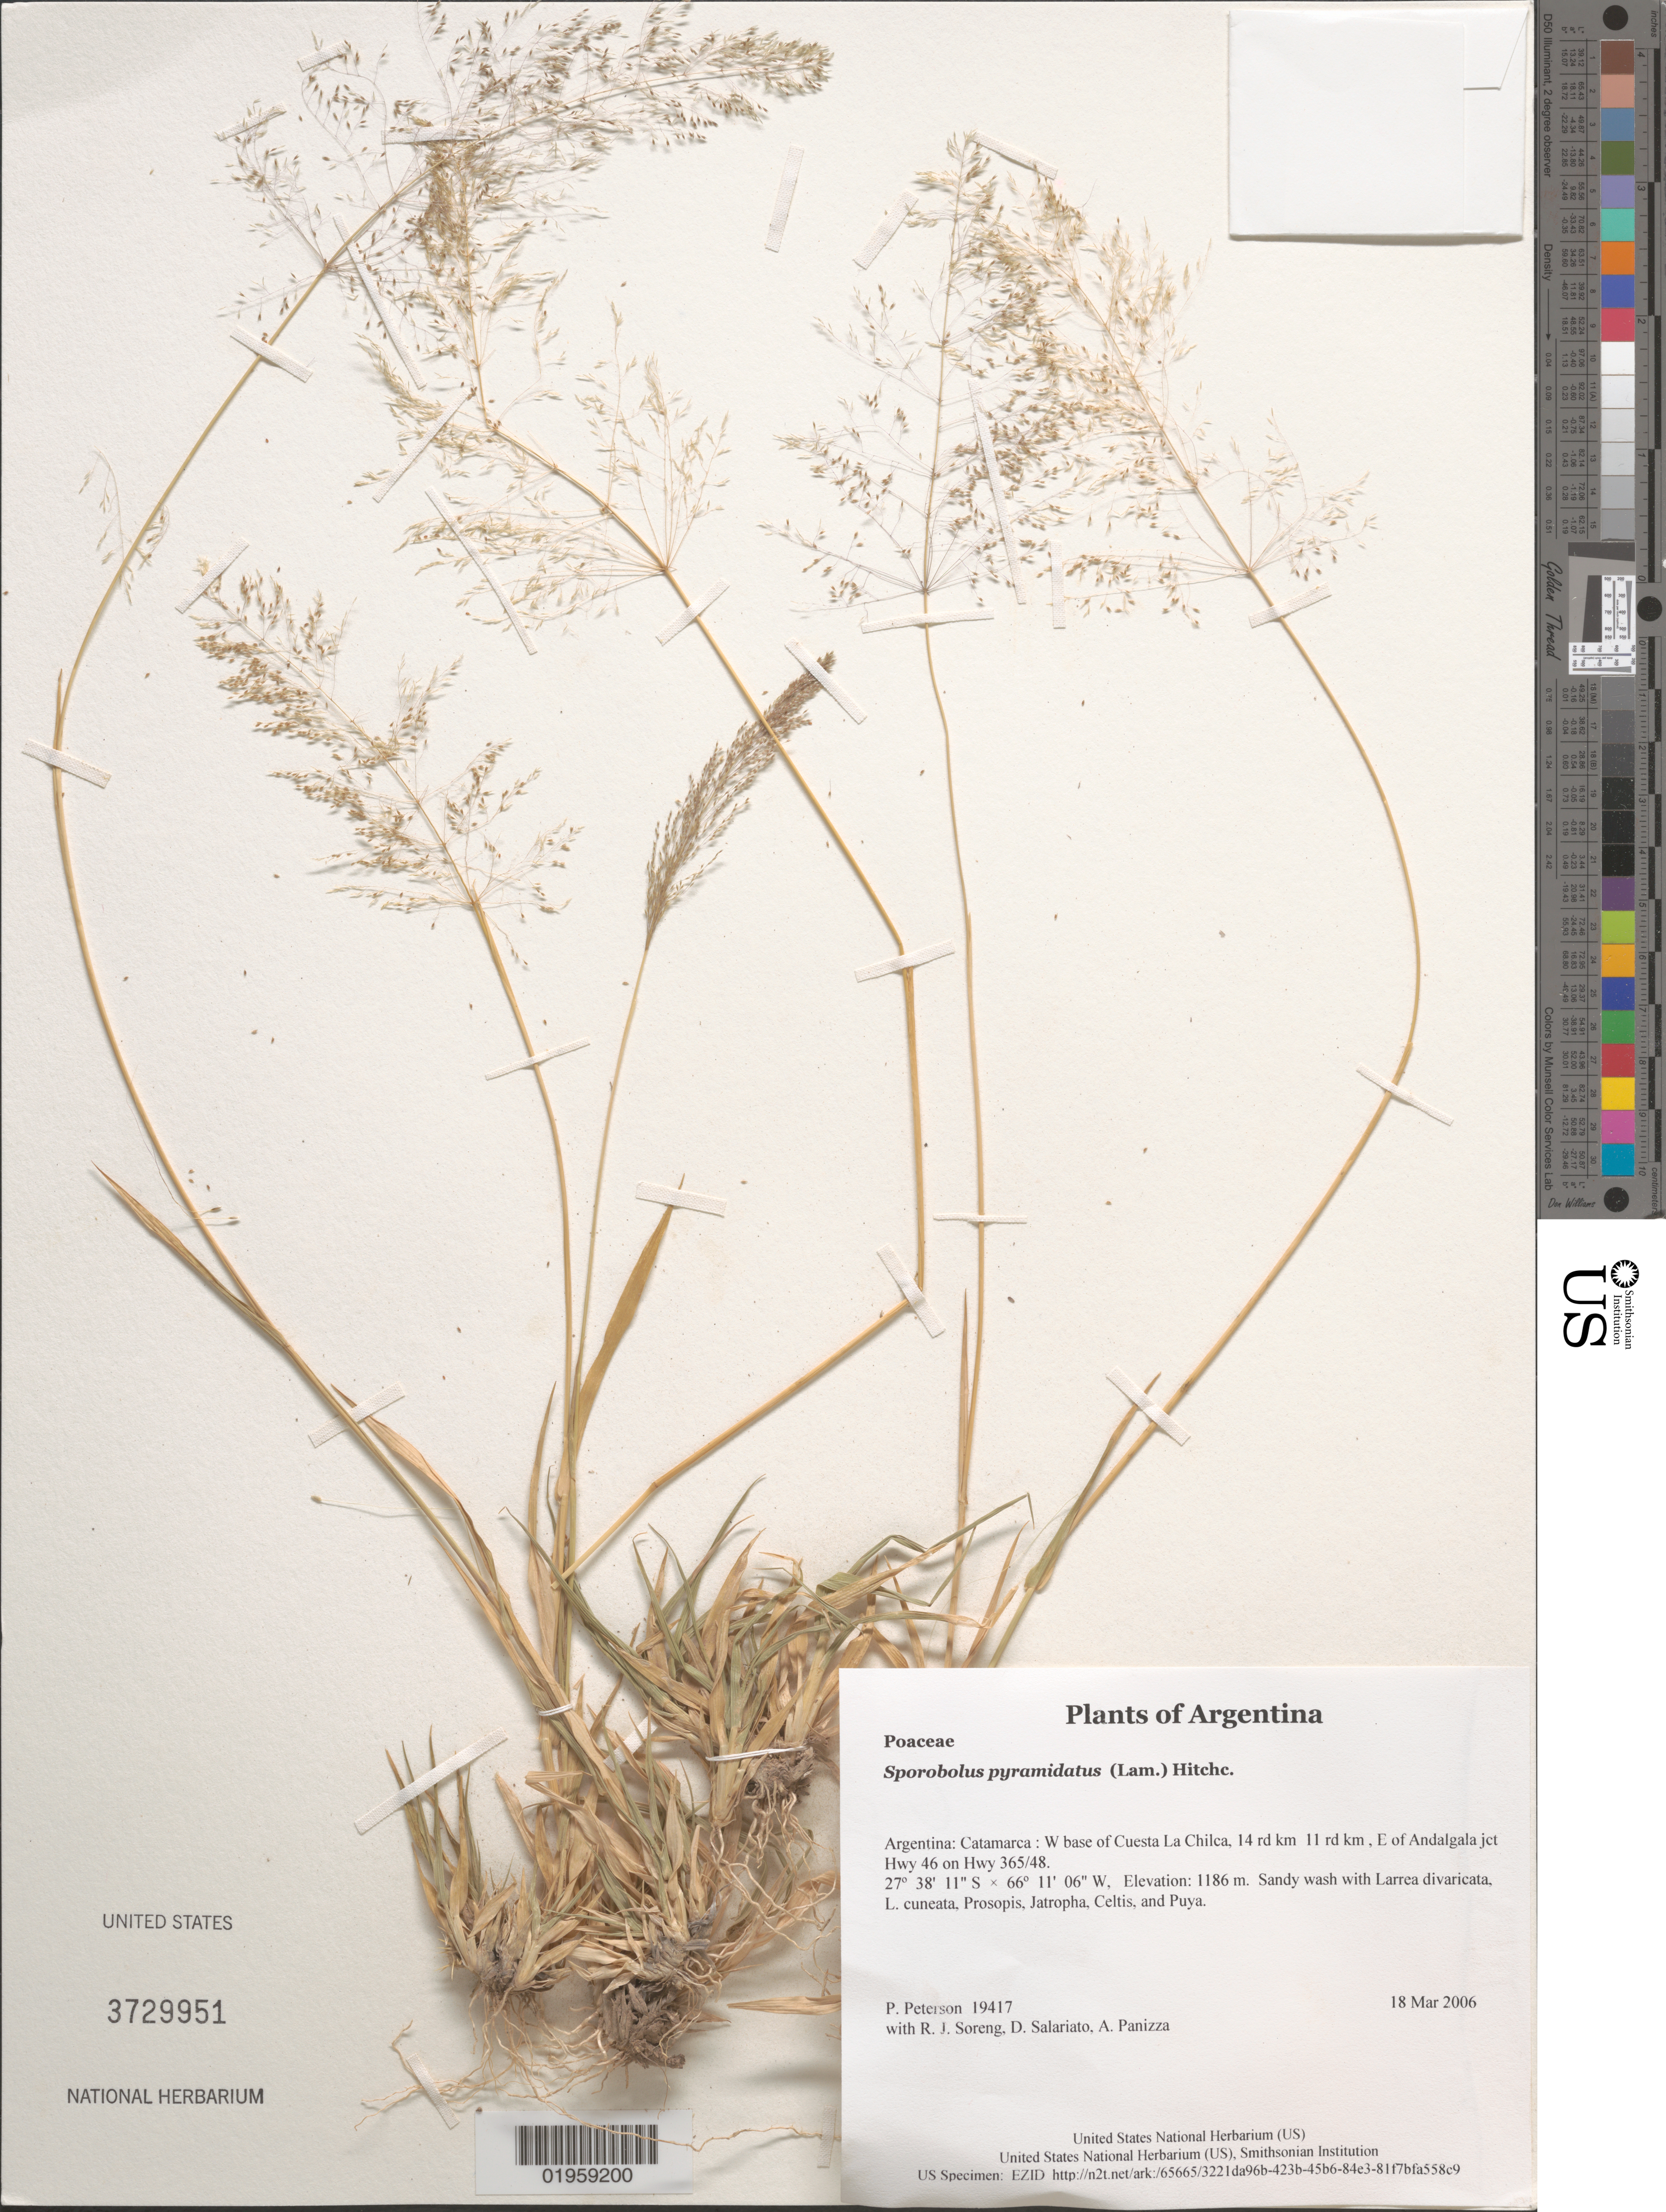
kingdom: Plantae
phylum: Tracheophyta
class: Liliopsida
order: Poales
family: Poaceae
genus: Sporobolus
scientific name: Sporobolus pyramidatus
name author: (Lam.) Hitchc.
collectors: P. M. Peterson, R. J. Soreng, D. Salariato & A. Panizza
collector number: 19417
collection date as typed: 18 Mar 2006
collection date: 2006-03-18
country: Argentina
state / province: Catamarca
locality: W base of Cuesta La Chilca, 14 rd km 11 rd km , E of Andalgala jct Hwy 46 on Hwy 365/48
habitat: Sandy wash with Larrea divaricata, L. cuneata, Prosopis, Jatropha, Celtis, and Puya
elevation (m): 1186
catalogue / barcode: US 3729951